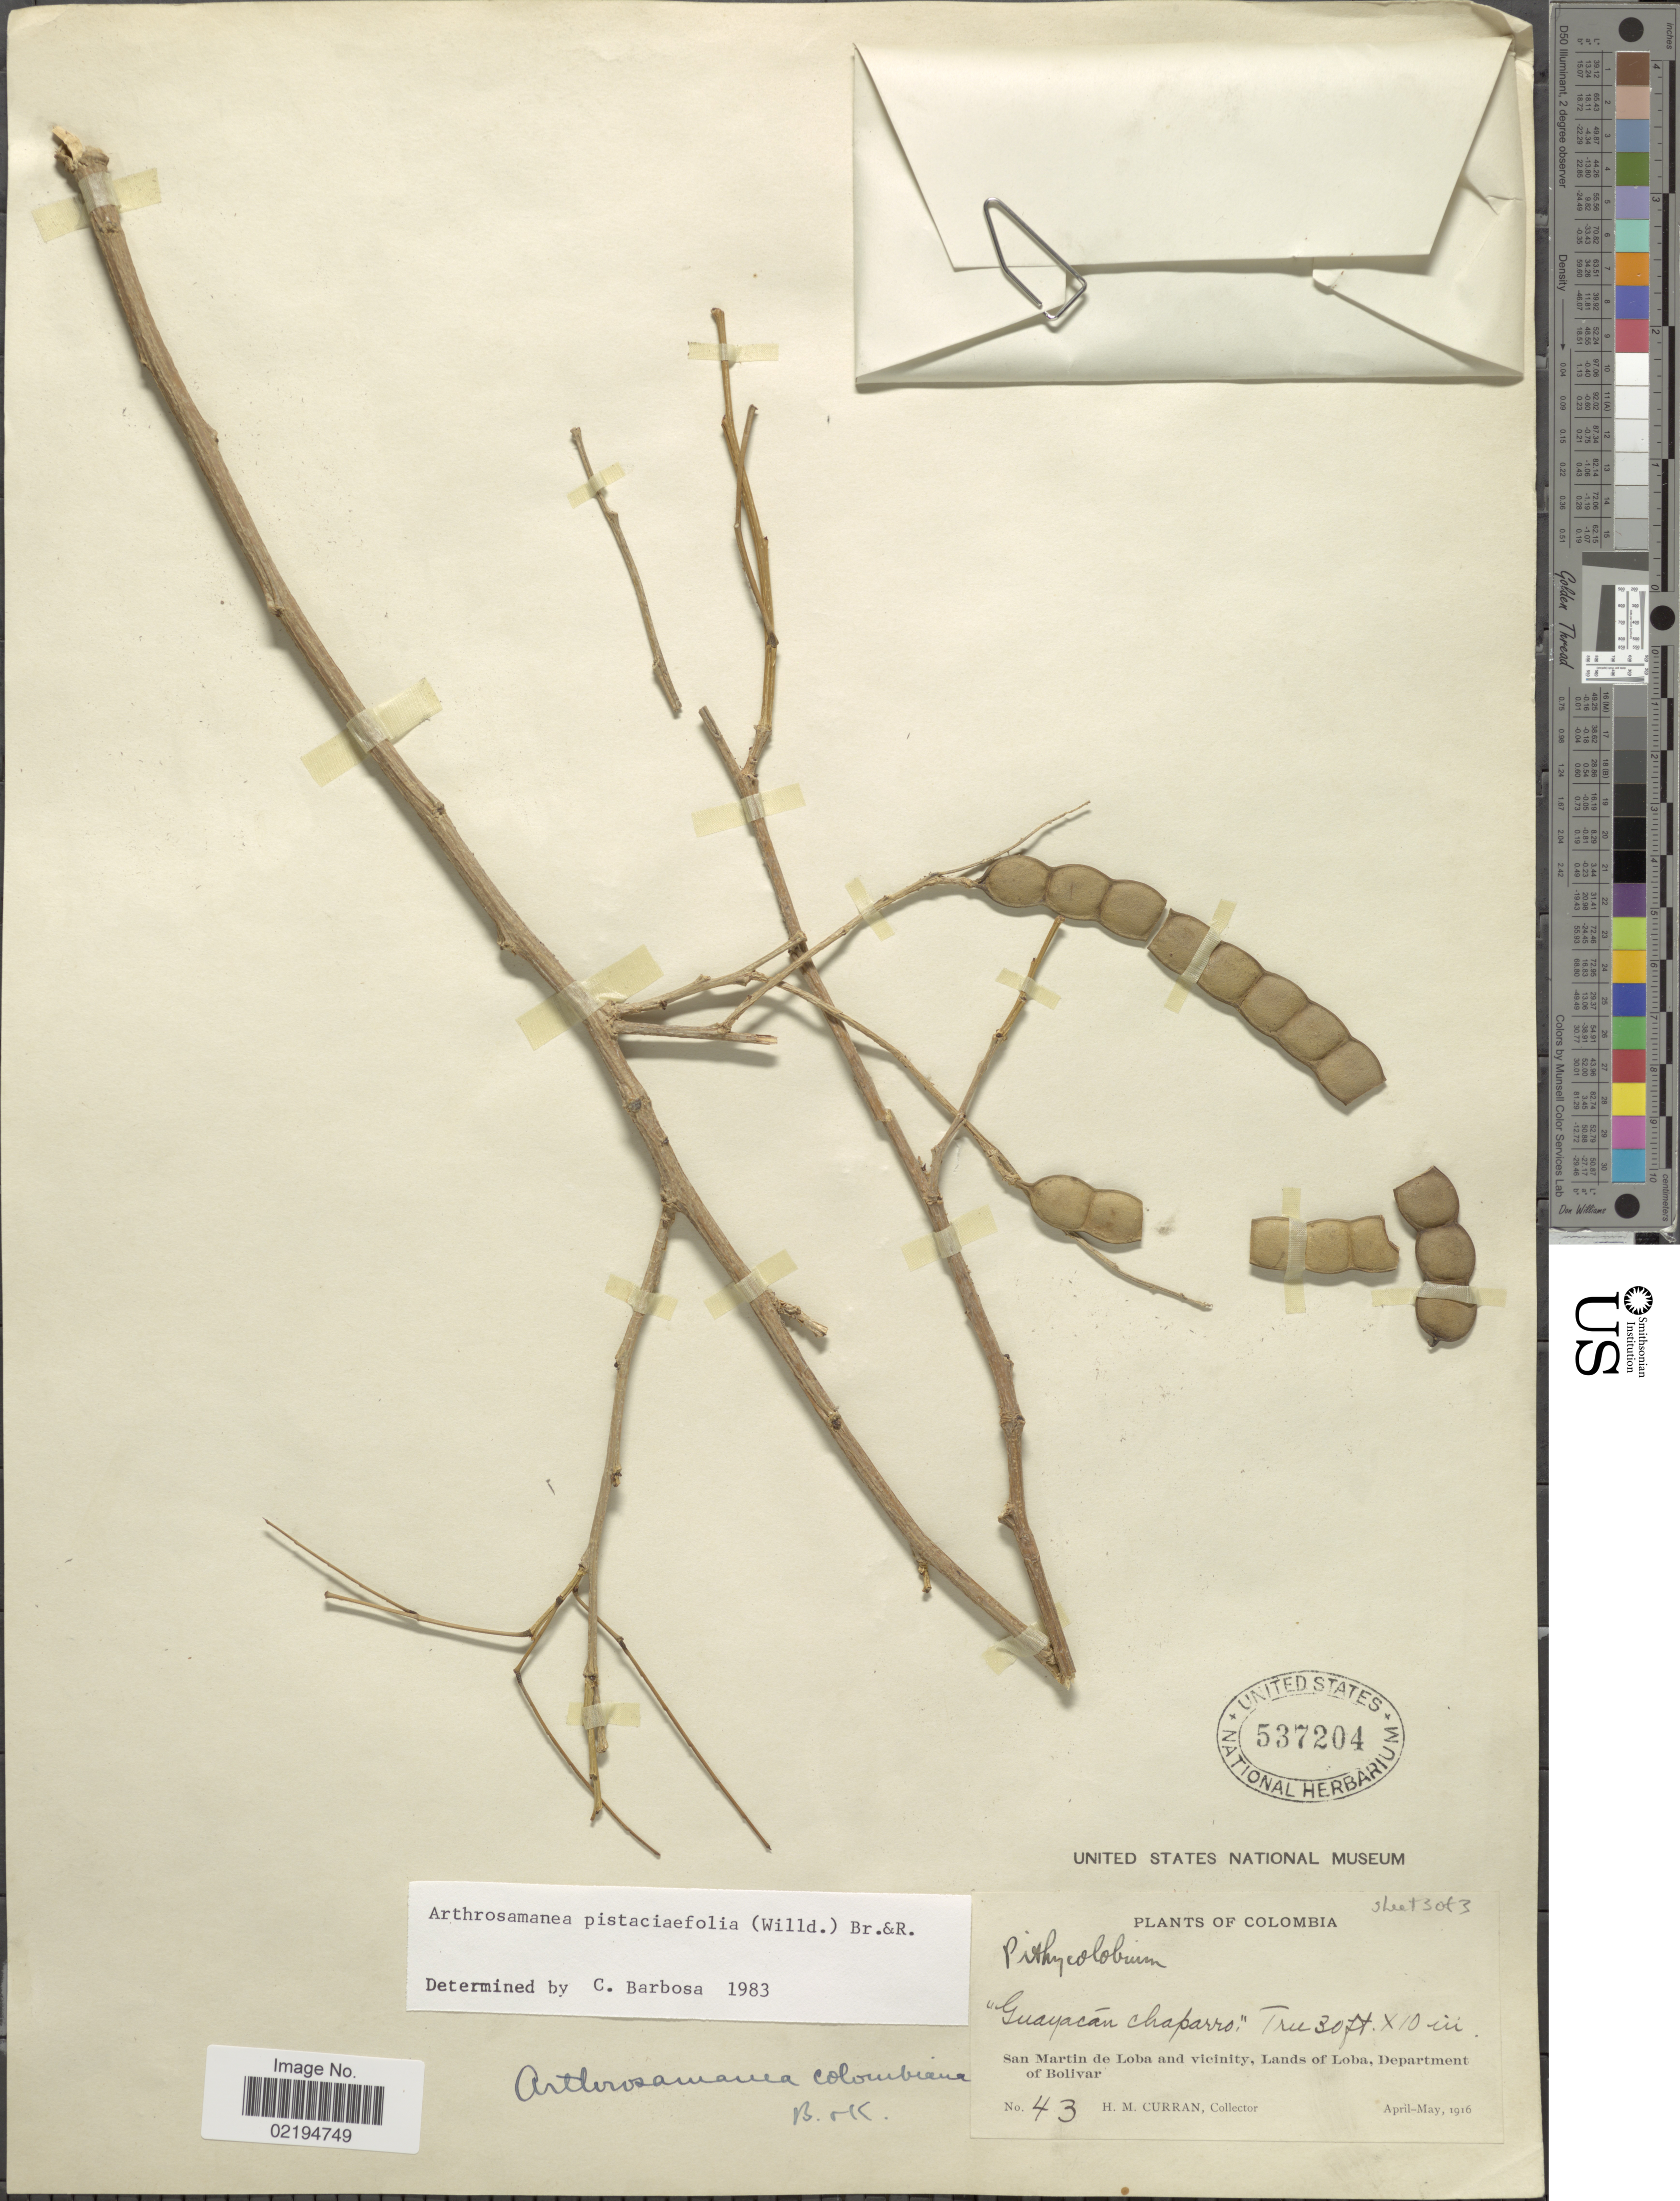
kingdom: Plantae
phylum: Tracheophyta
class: Magnoliopsida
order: Fabales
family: Fabaceae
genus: Pseudalbizzia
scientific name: Pseudalbizzia pistaciifolia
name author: (Willd.) Koenen & Duno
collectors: H. M. Curran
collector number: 43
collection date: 1916-04/1916-05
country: Colombia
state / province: Bolívar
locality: San Martin de Loba and vicinity, Lands of Loba, "Guayacan Chaparro".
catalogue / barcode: US 537204